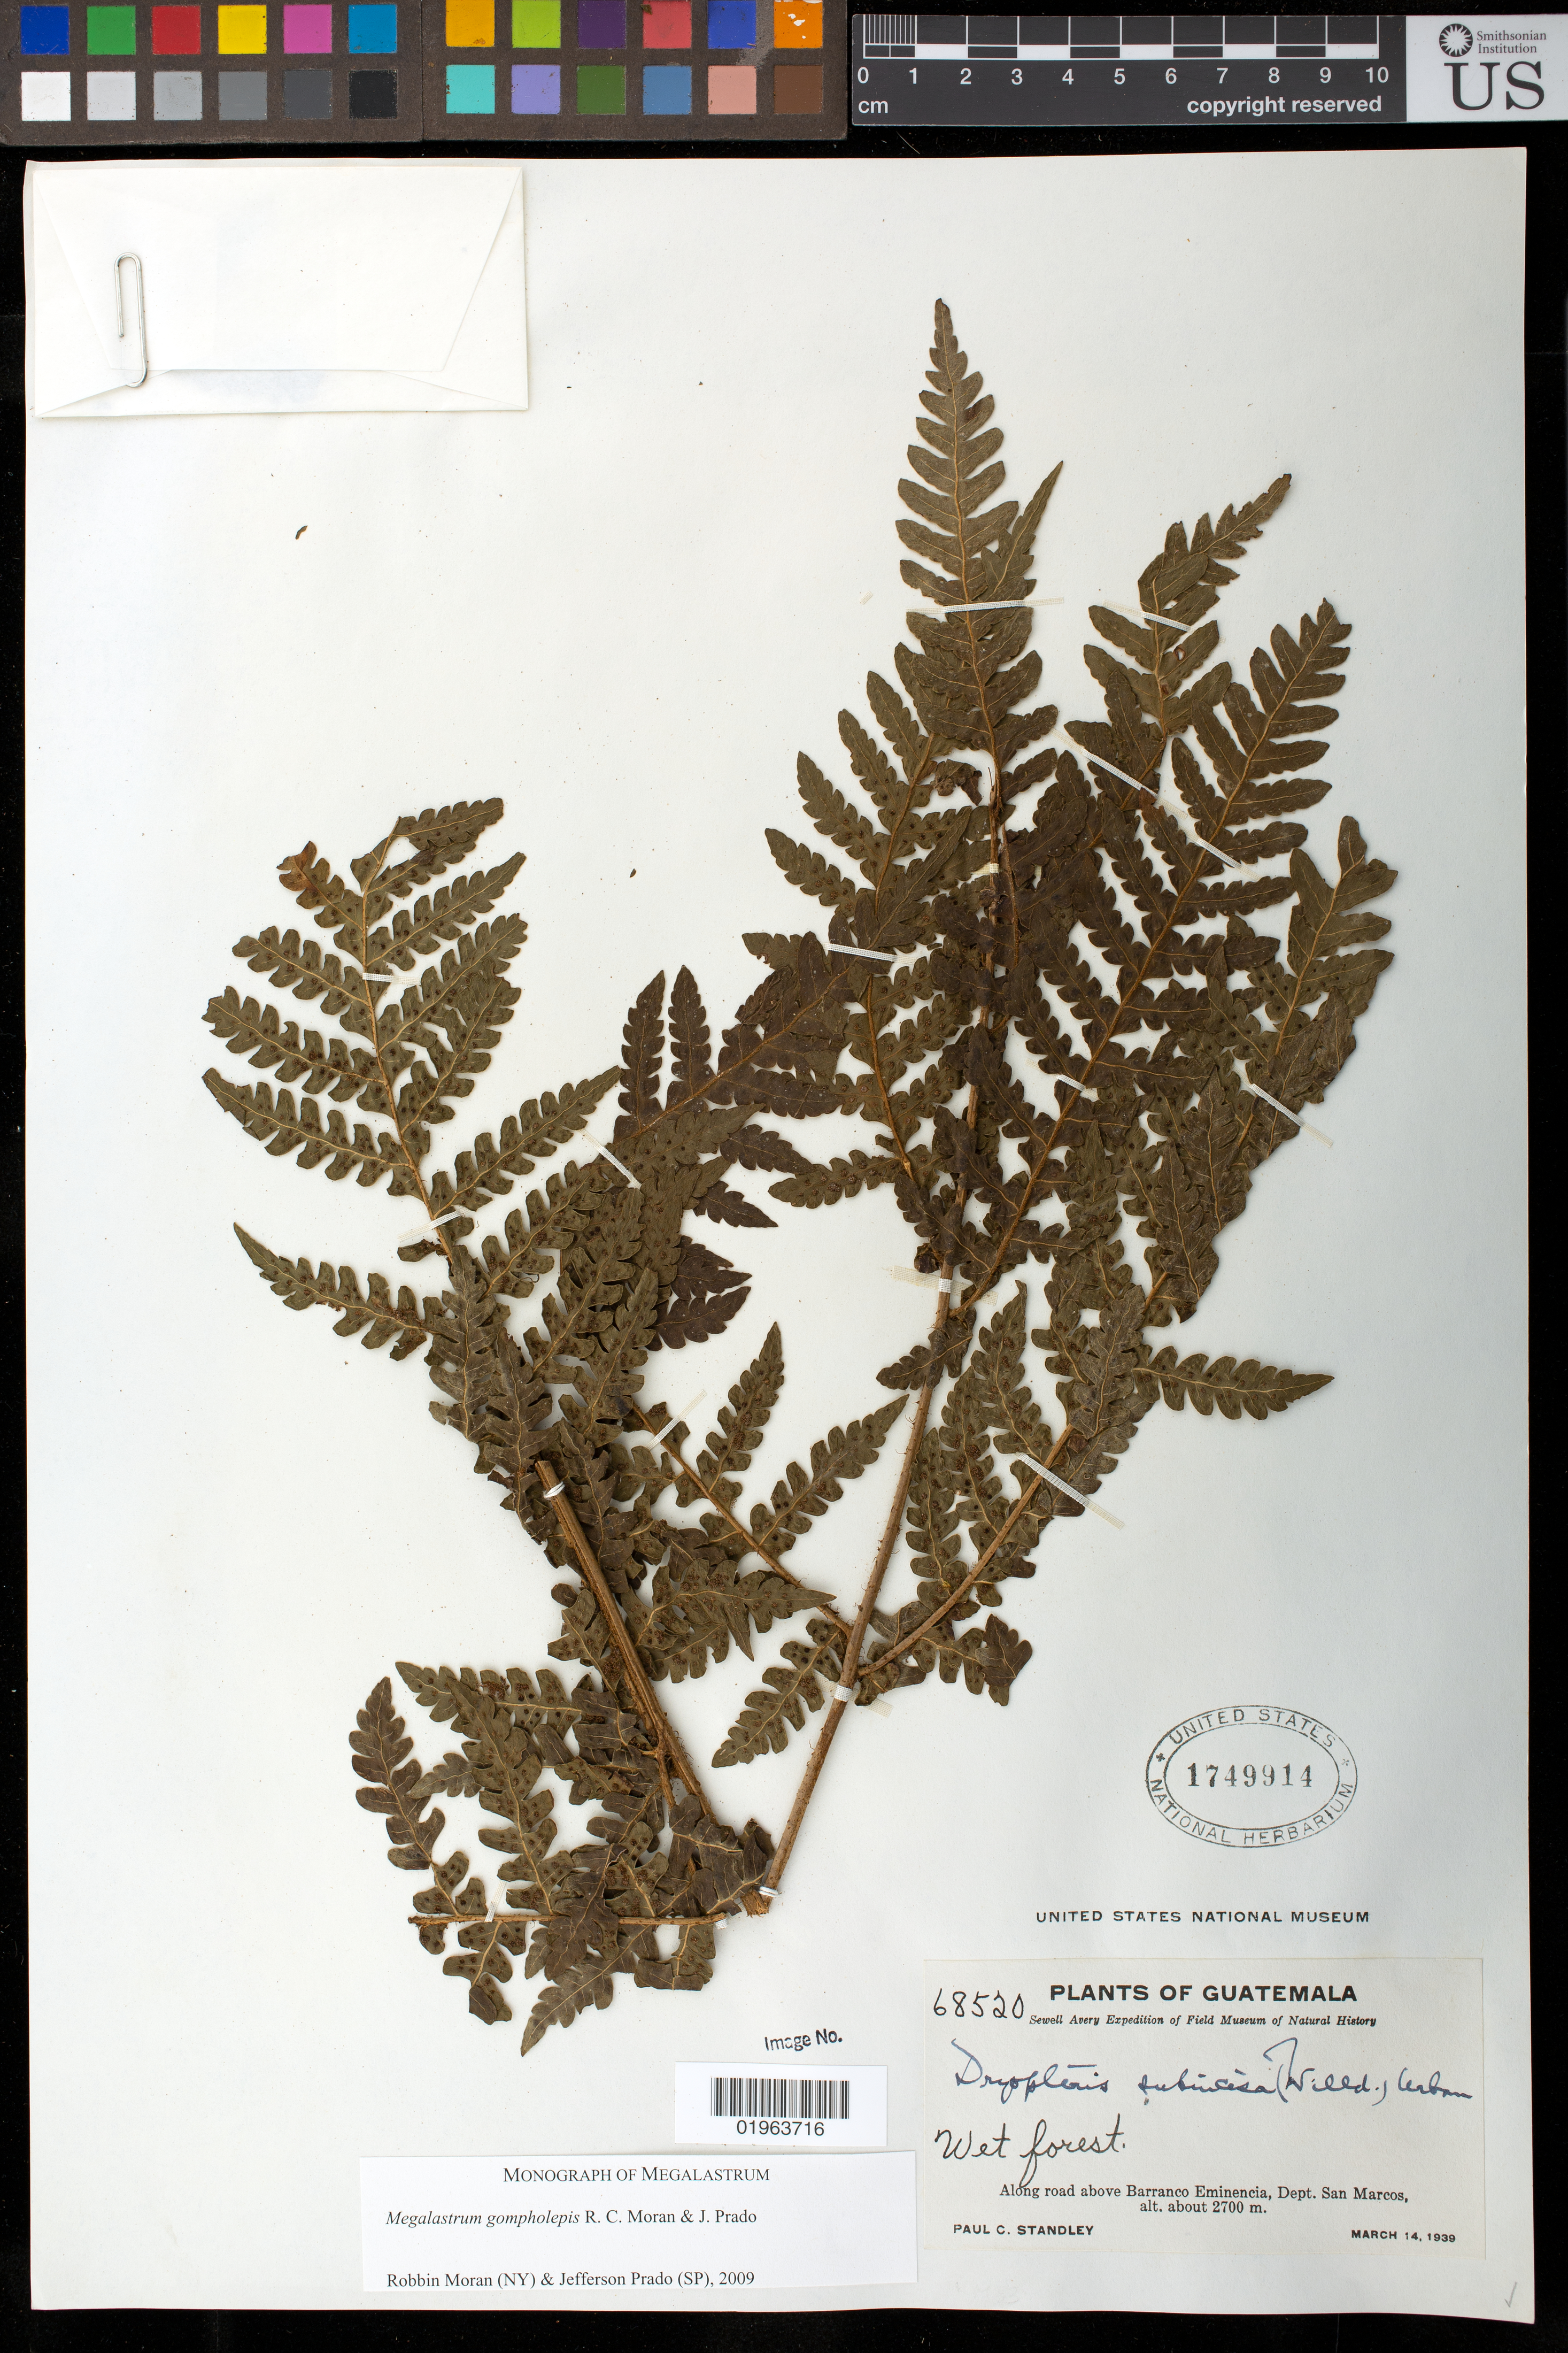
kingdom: Plantae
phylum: Tracheophyta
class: Polypodiopsida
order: Polypodiales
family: Dryopteridaceae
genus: Megalastrum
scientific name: Megalastrum gompholepis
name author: R.C. Moran & J. Prado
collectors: P. C. Standley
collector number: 68520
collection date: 1939-03-14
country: Guatemala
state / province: San Marcos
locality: Along road above Barranco Eminencia, dept. San Marcos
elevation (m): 2700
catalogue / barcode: US 1749914